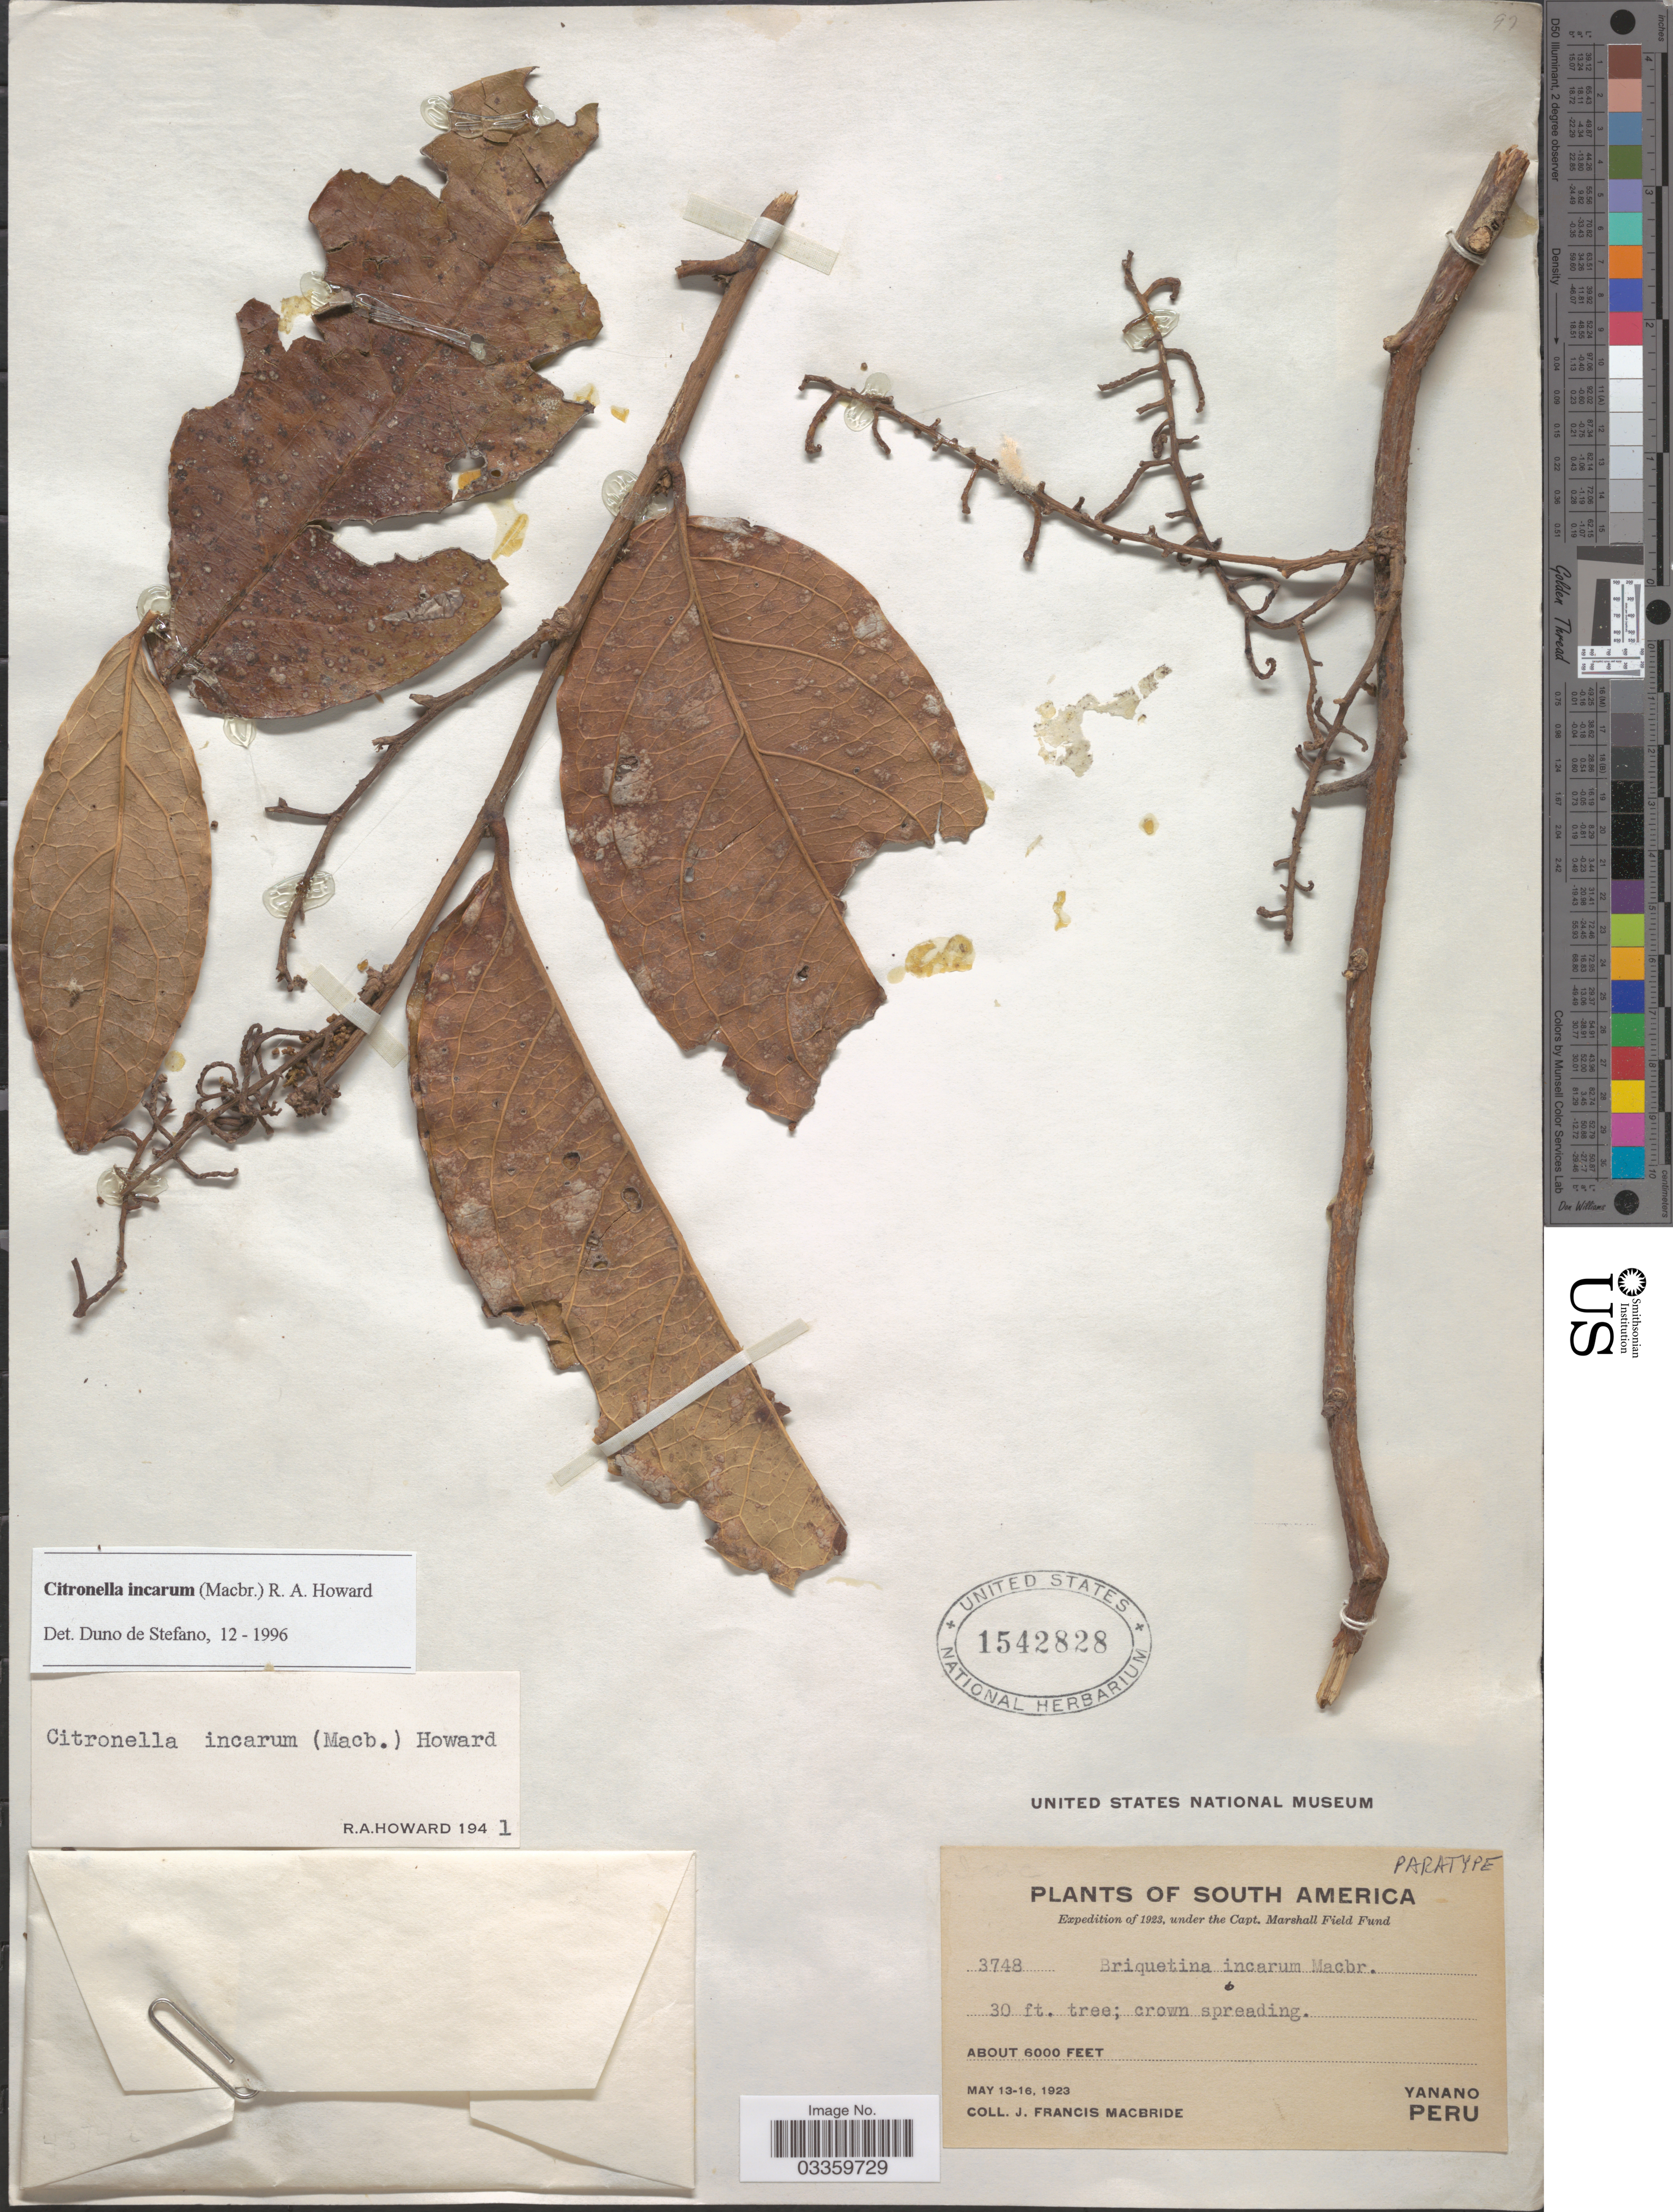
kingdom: Plantae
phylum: Tracheophyta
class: Magnoliopsida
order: Cardiopteridales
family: Cardiopteridaceae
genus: Citronella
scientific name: Citronella incarum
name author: (J.F. Macbr.) R.A. Howard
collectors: J. F. Macbride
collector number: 3748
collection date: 1923-05-13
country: Peru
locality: Yanano.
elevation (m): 1829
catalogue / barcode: US 1542828